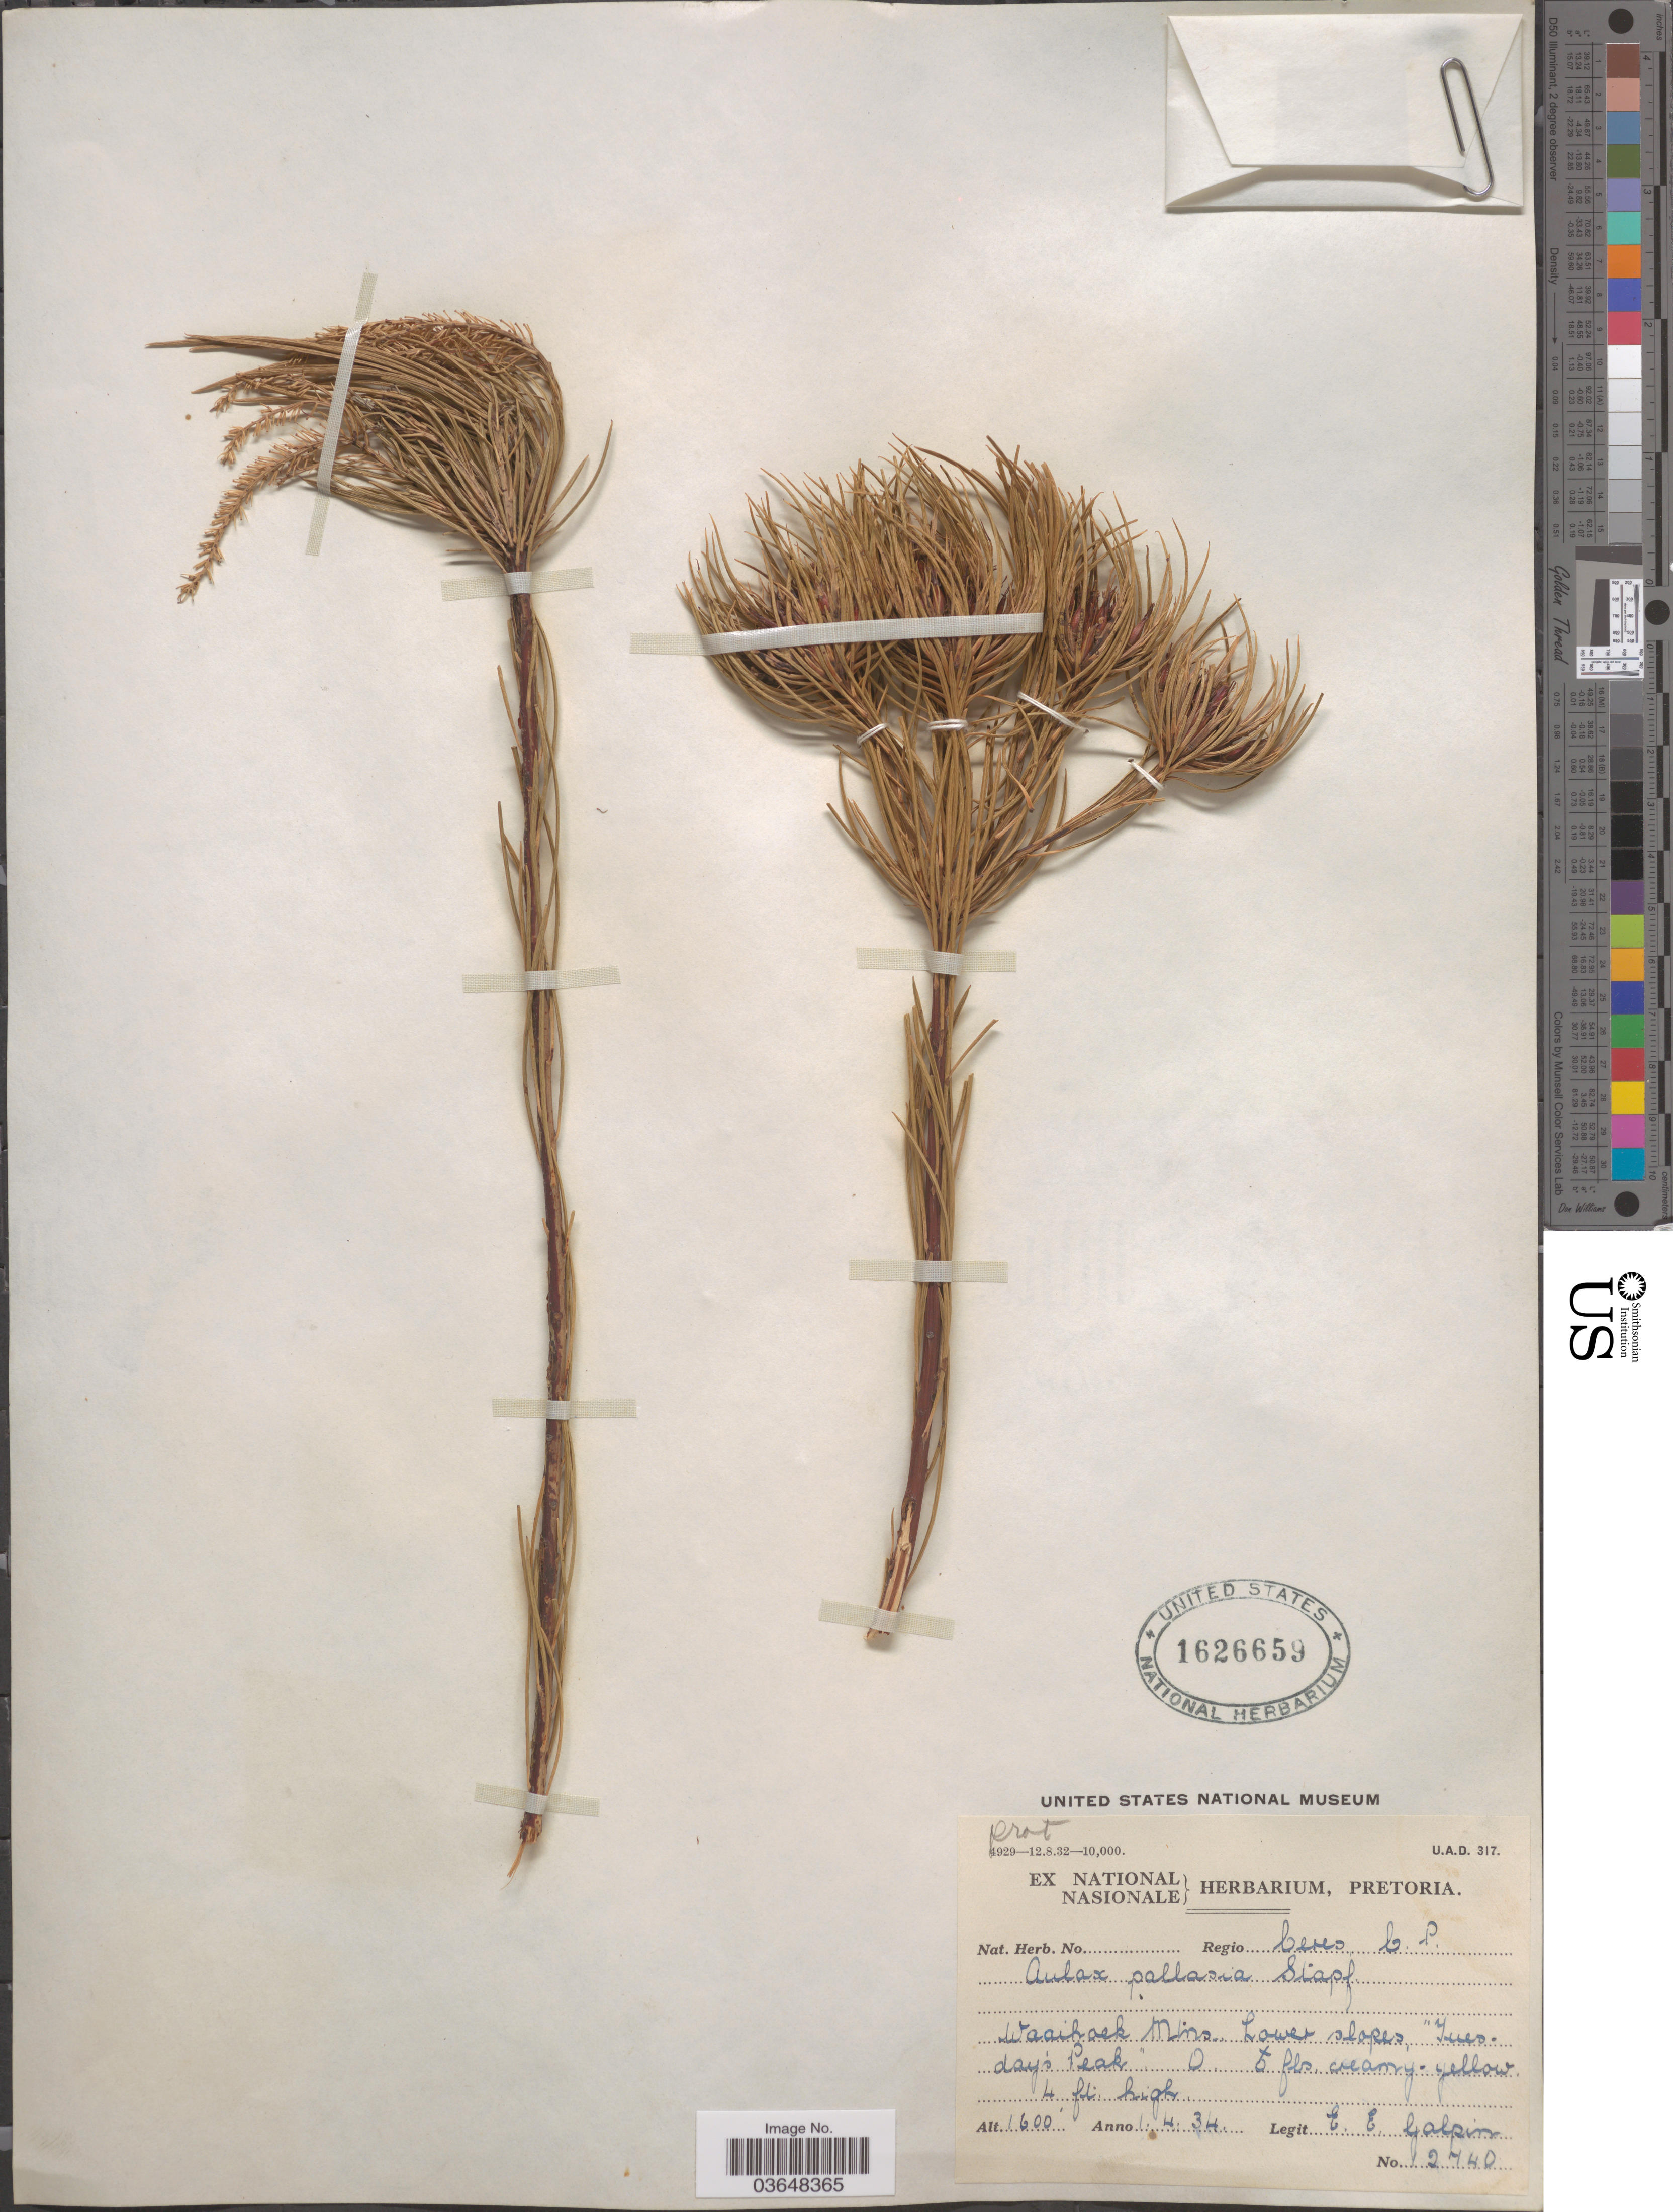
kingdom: Plantae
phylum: Tracheophyta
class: Magnoliopsida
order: Proteales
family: Proteaceae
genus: Aulax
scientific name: Aulax pallasia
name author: Stapf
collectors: E. Galpin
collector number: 12740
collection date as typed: Transcribed d/m/y: 1/4/34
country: South Africa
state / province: Western Cape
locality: Regio Ceres, C. P. Waaihoek Mtns. Lower slopes "Tuesday's Peak".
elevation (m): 488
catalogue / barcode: US 1626659